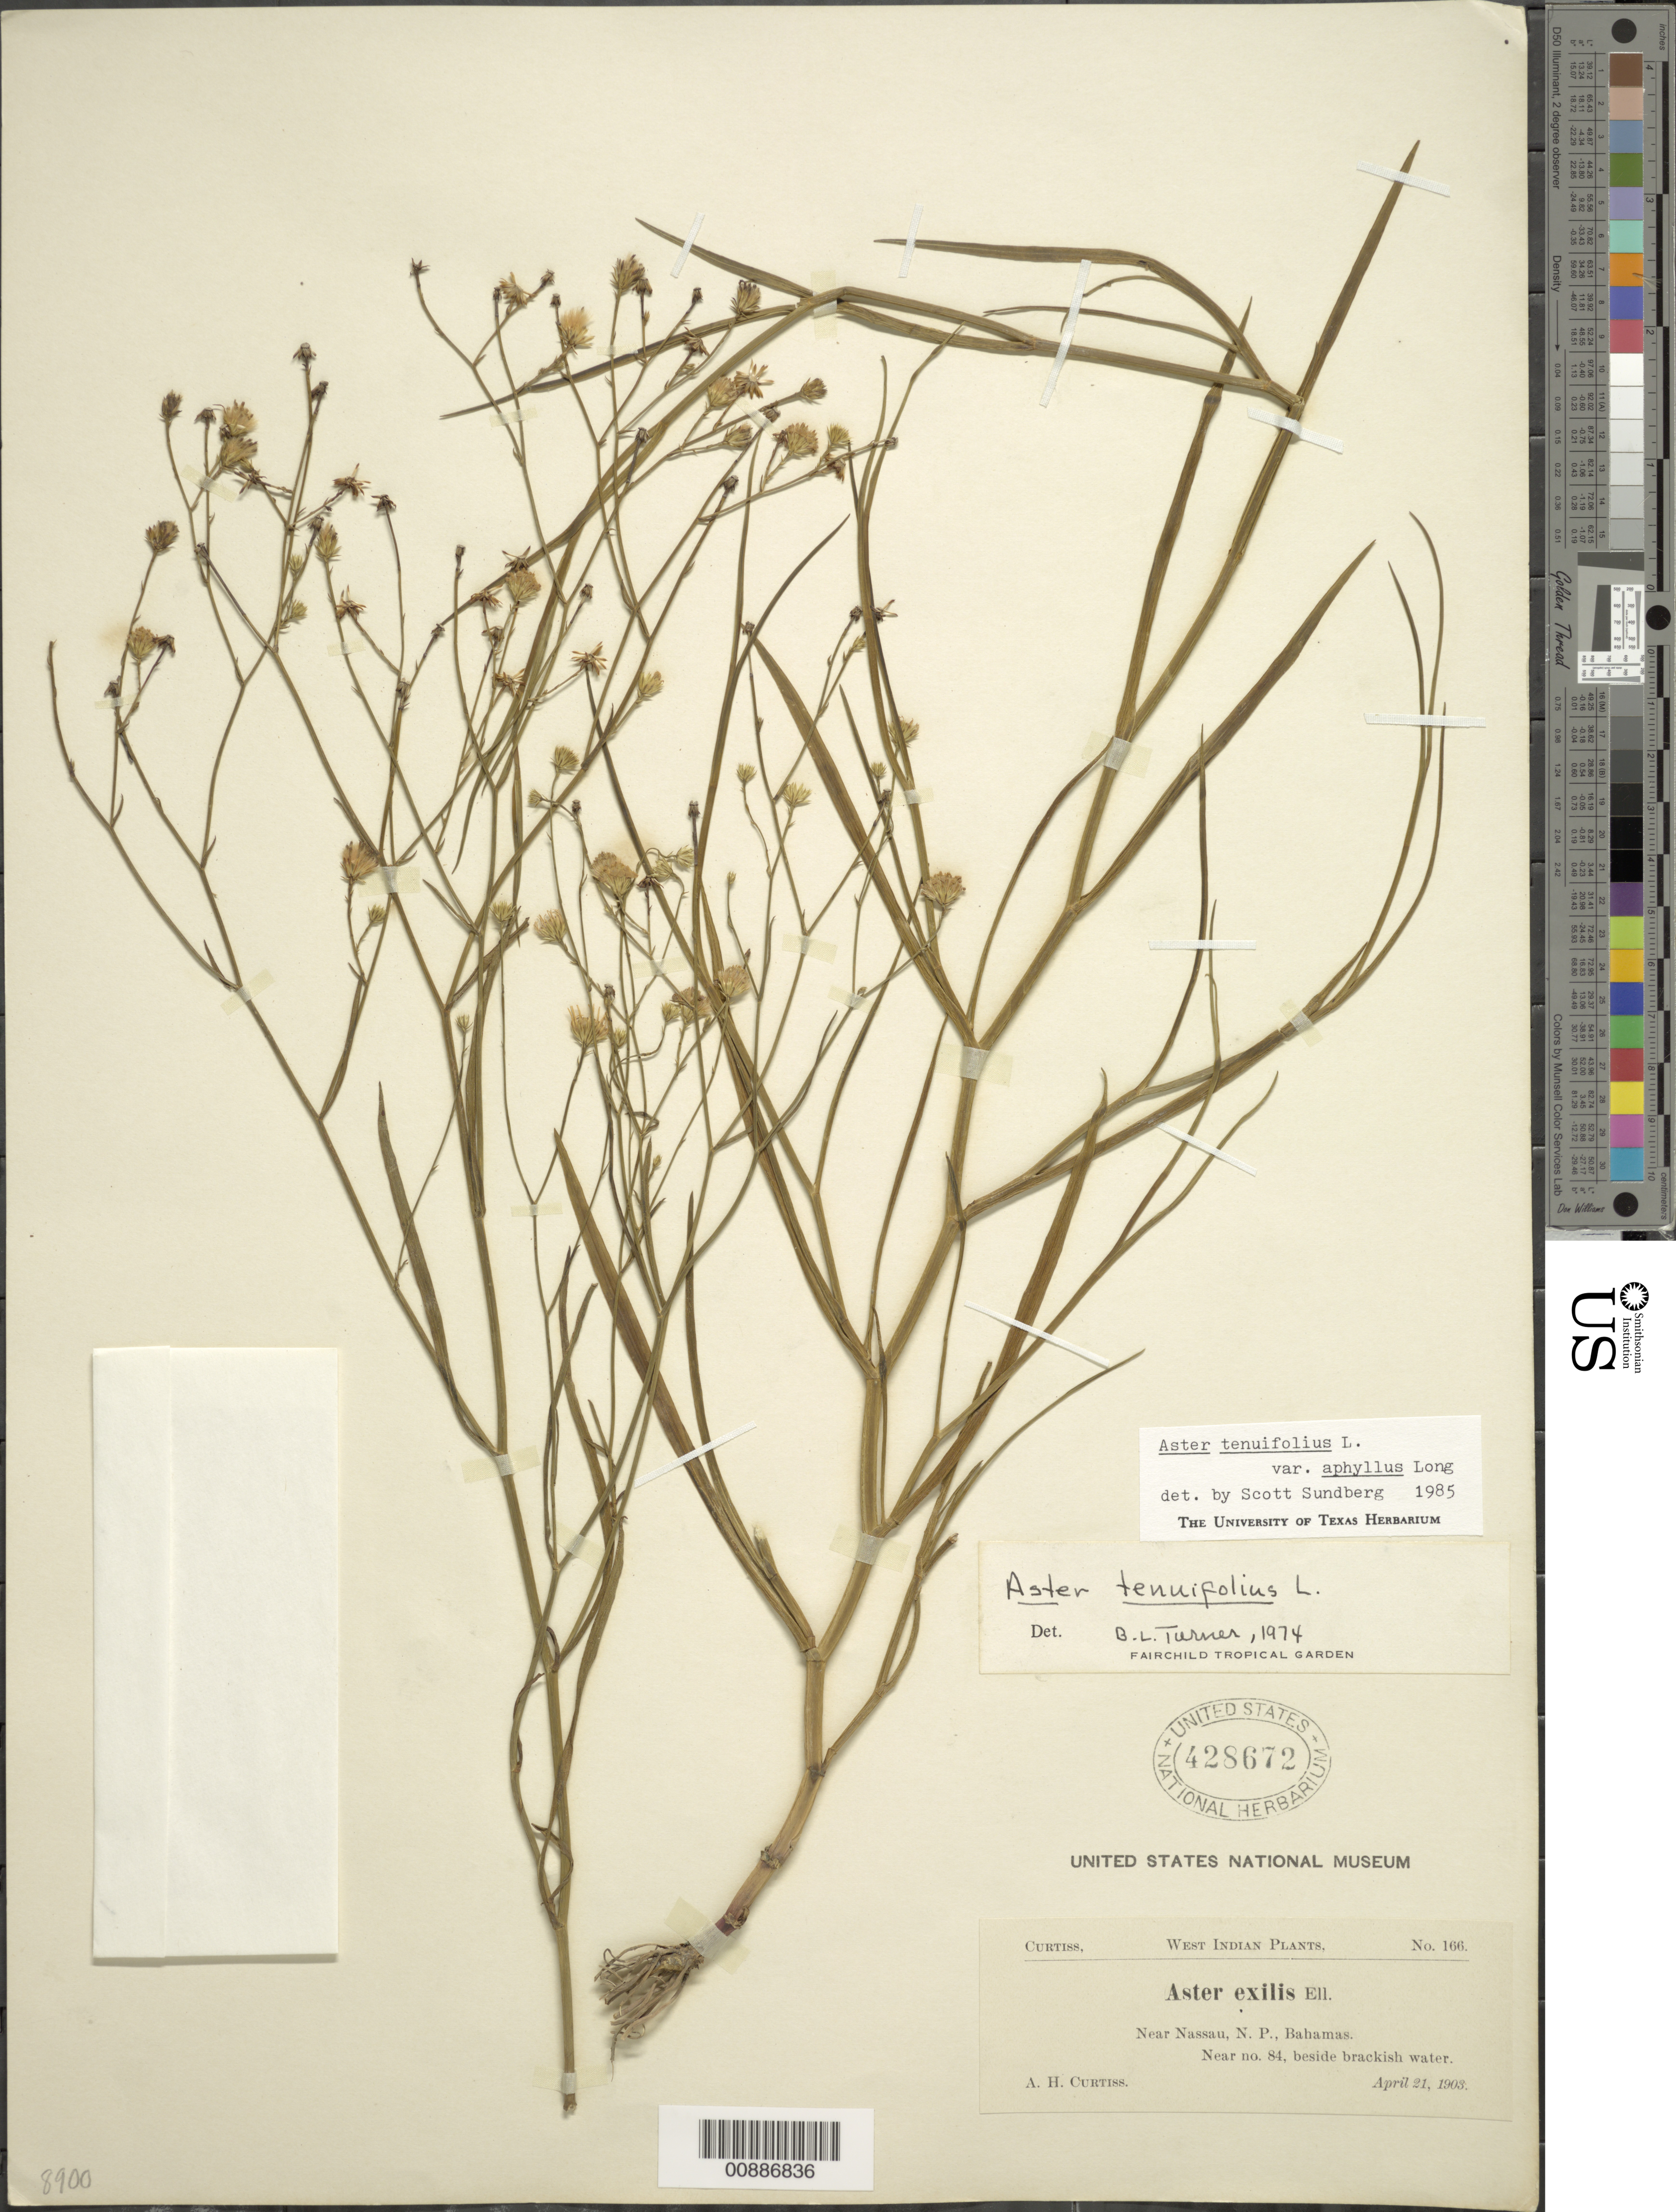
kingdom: Plantae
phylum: Tracheophyta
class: Magnoliopsida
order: Asterales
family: Asteraceae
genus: Symphyotrichum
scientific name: Symphyotrichum tenuifolium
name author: (L.) G.L. Nesom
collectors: A. H. Curtiss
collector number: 166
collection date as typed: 21 Apr 1903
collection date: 1903-04-21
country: Bahamas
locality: Near Nassau, N.P. Near no. 84.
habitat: Beside brackish water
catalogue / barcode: US 428672